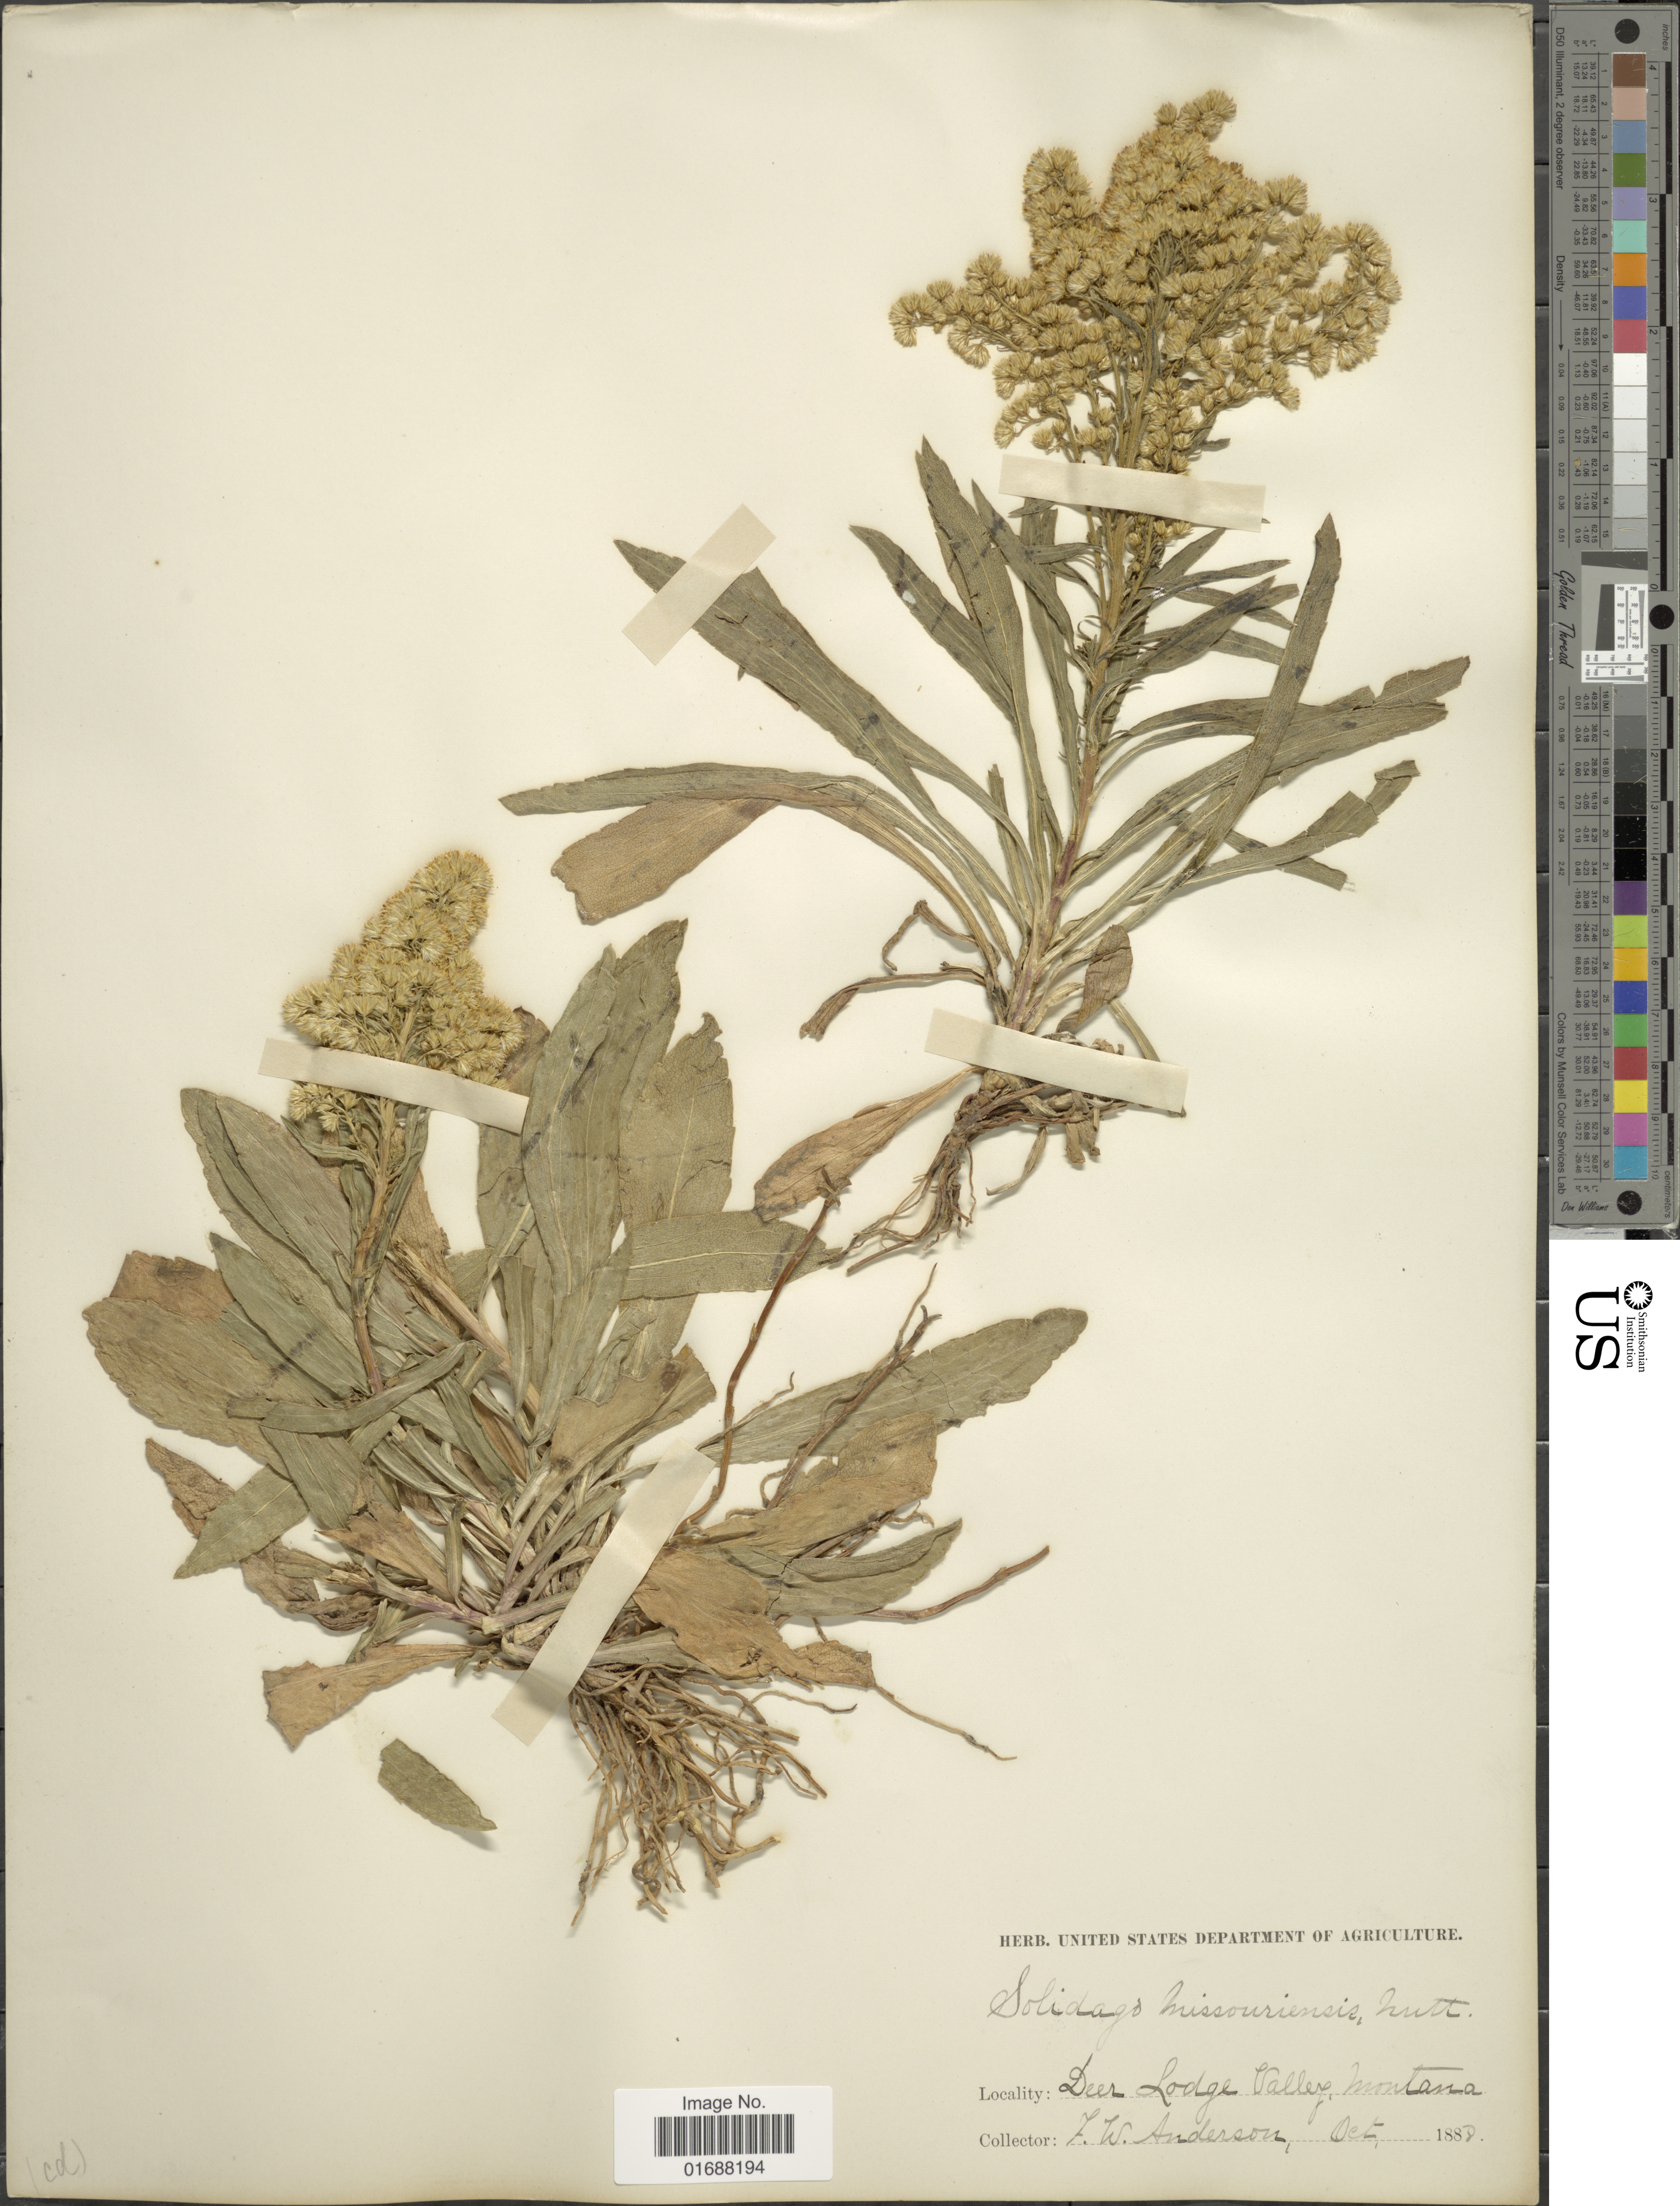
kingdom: Plantae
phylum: Tracheophyta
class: Magnoliopsida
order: Asterales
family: Asteraceae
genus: Solidago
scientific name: Solidago missouriensis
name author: Nutt.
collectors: F. W. Anderson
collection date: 1888-10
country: United States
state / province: Montana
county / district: Powell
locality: Deer Lodge Valley